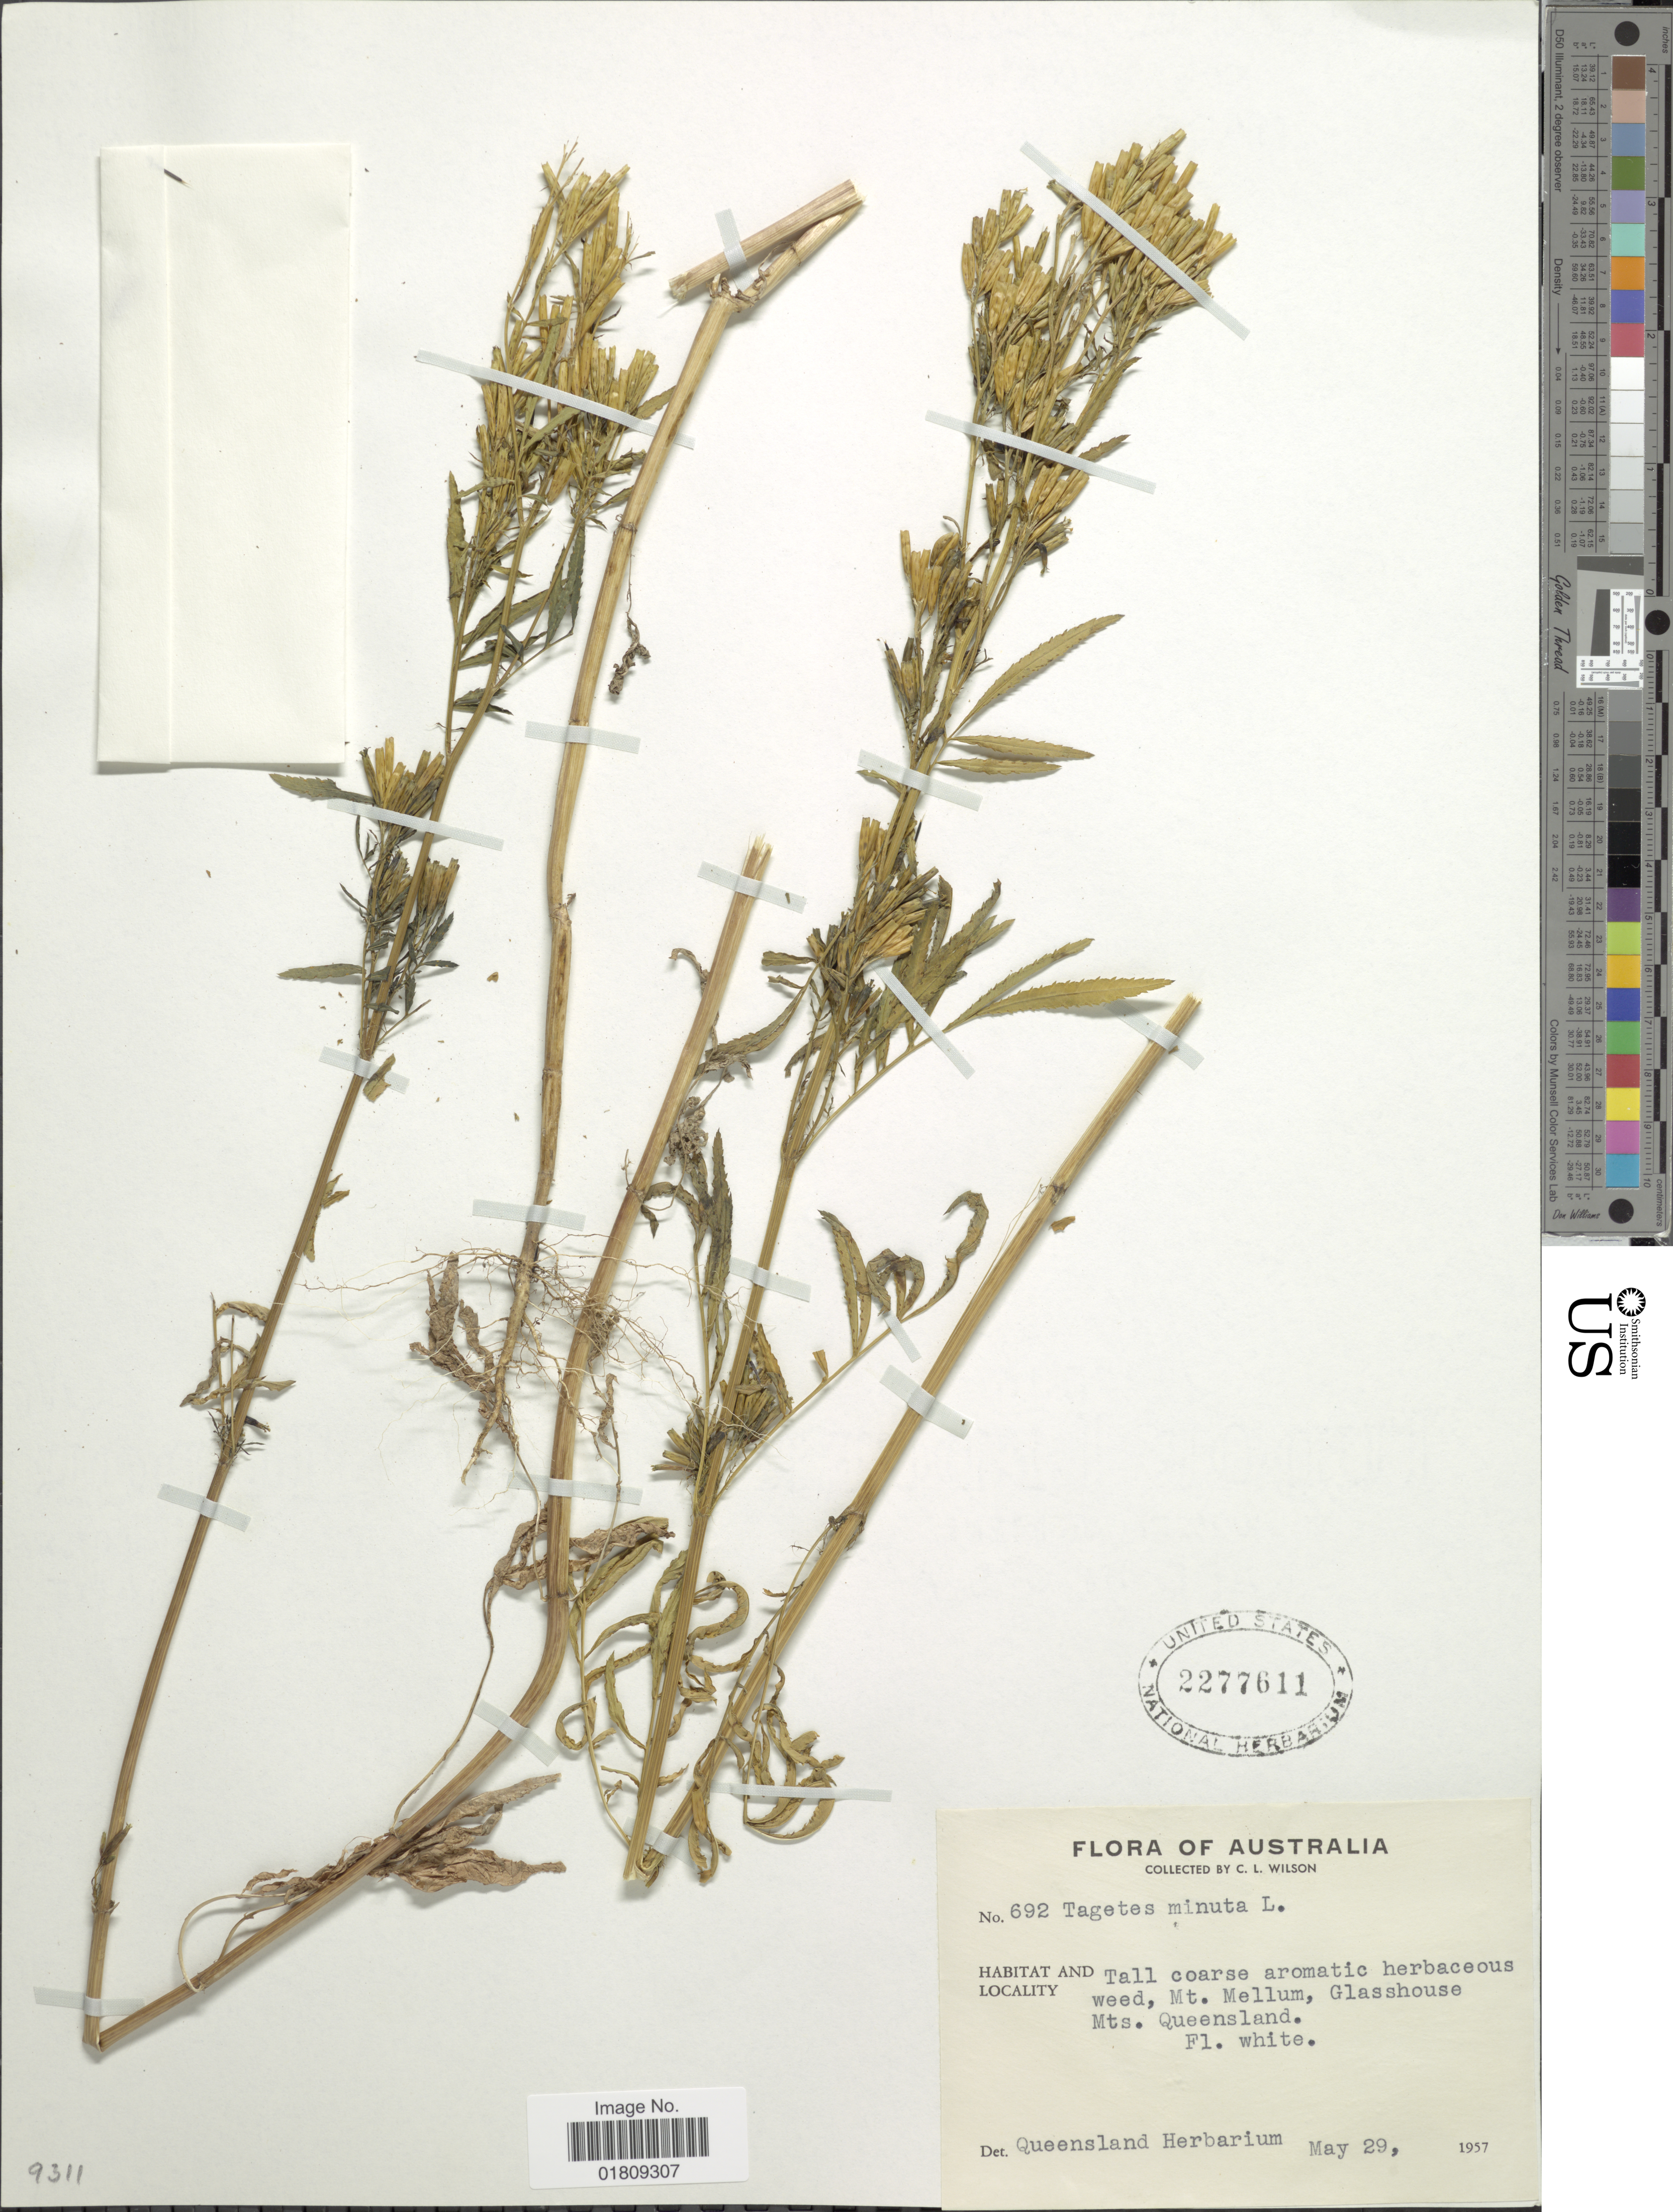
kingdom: Plantae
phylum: Tracheophyta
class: Magnoliopsida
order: Asterales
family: Asteraceae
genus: Tagetes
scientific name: Tagetes minuta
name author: L.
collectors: C. L. Wilson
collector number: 692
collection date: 1957-05-29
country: Australia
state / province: Queensland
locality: Mt. Mellum, Glasshouse Mts.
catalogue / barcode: US 2277611